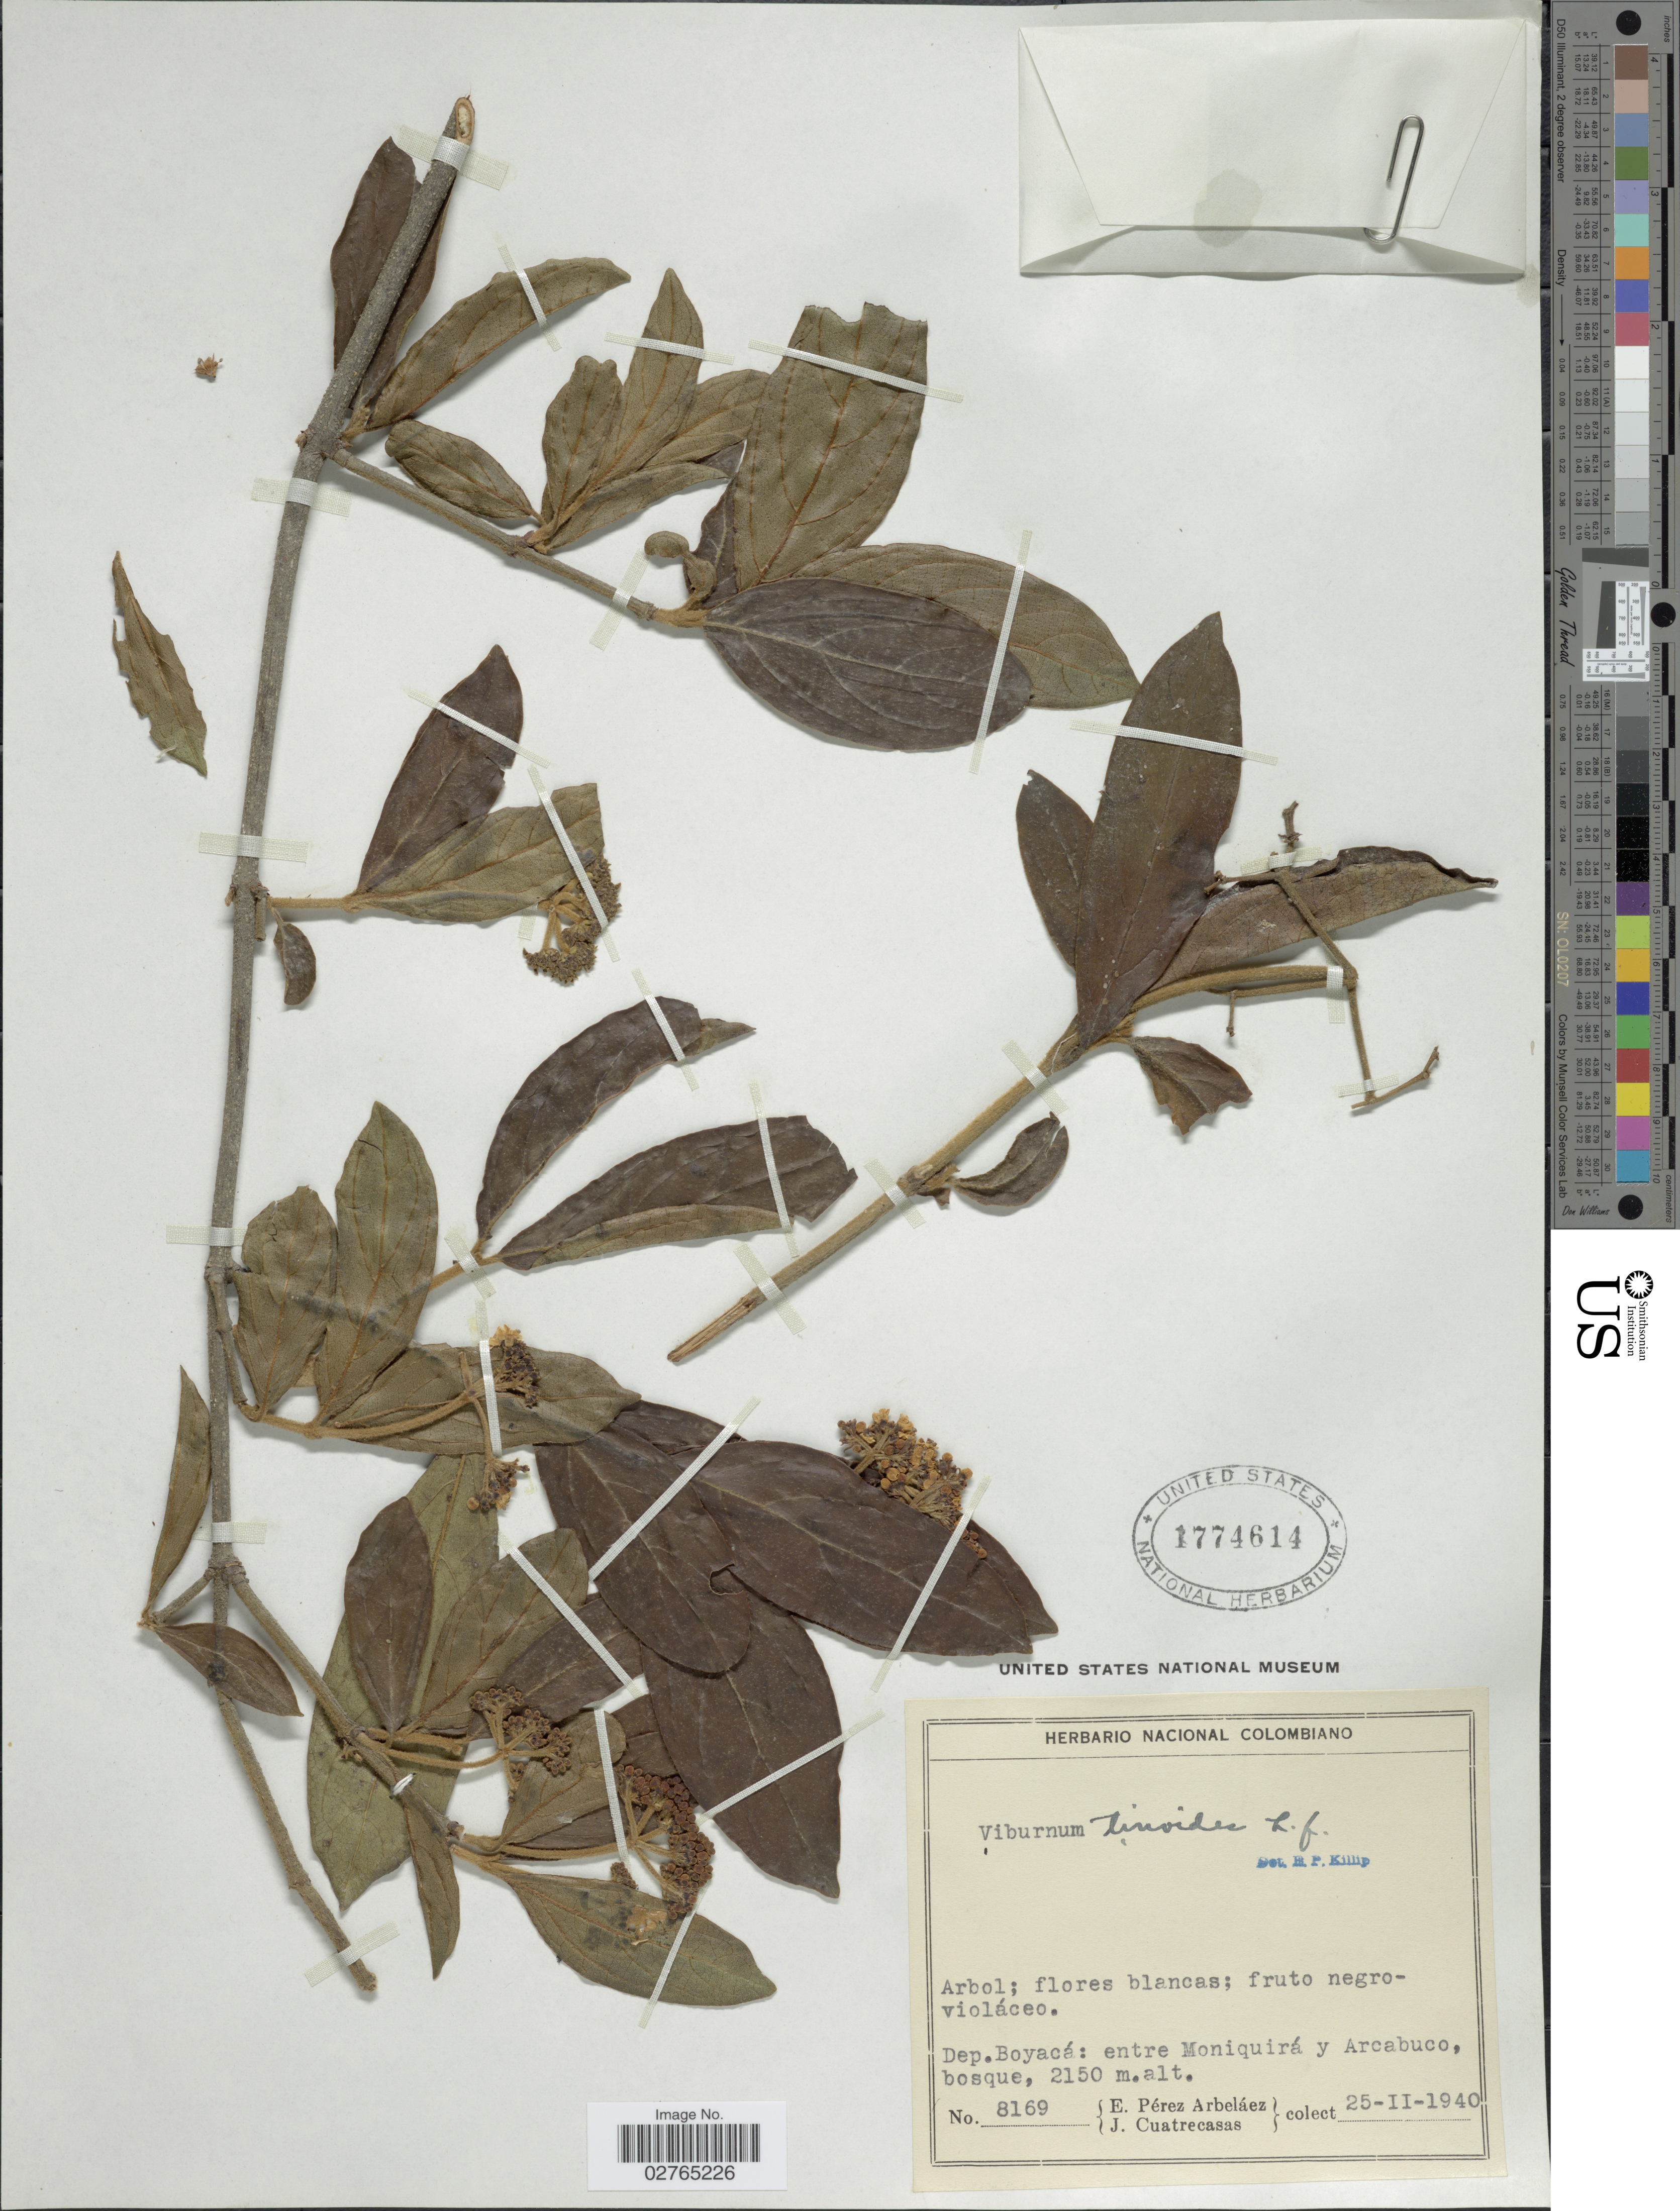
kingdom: Plantae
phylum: Tracheophyta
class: Magnoliopsida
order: Dipsacales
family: Viburnaceae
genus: Viburnum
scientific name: Viburnum tinoides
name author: L. f.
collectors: E. Pérez Arbeláez & J. Cuatrecasas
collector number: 8169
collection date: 1940-02-25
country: Colombia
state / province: Boyacá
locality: Dep. Boyacá: entre Moniquirá y Arcabuco, bosque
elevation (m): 2150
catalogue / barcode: US 1774614